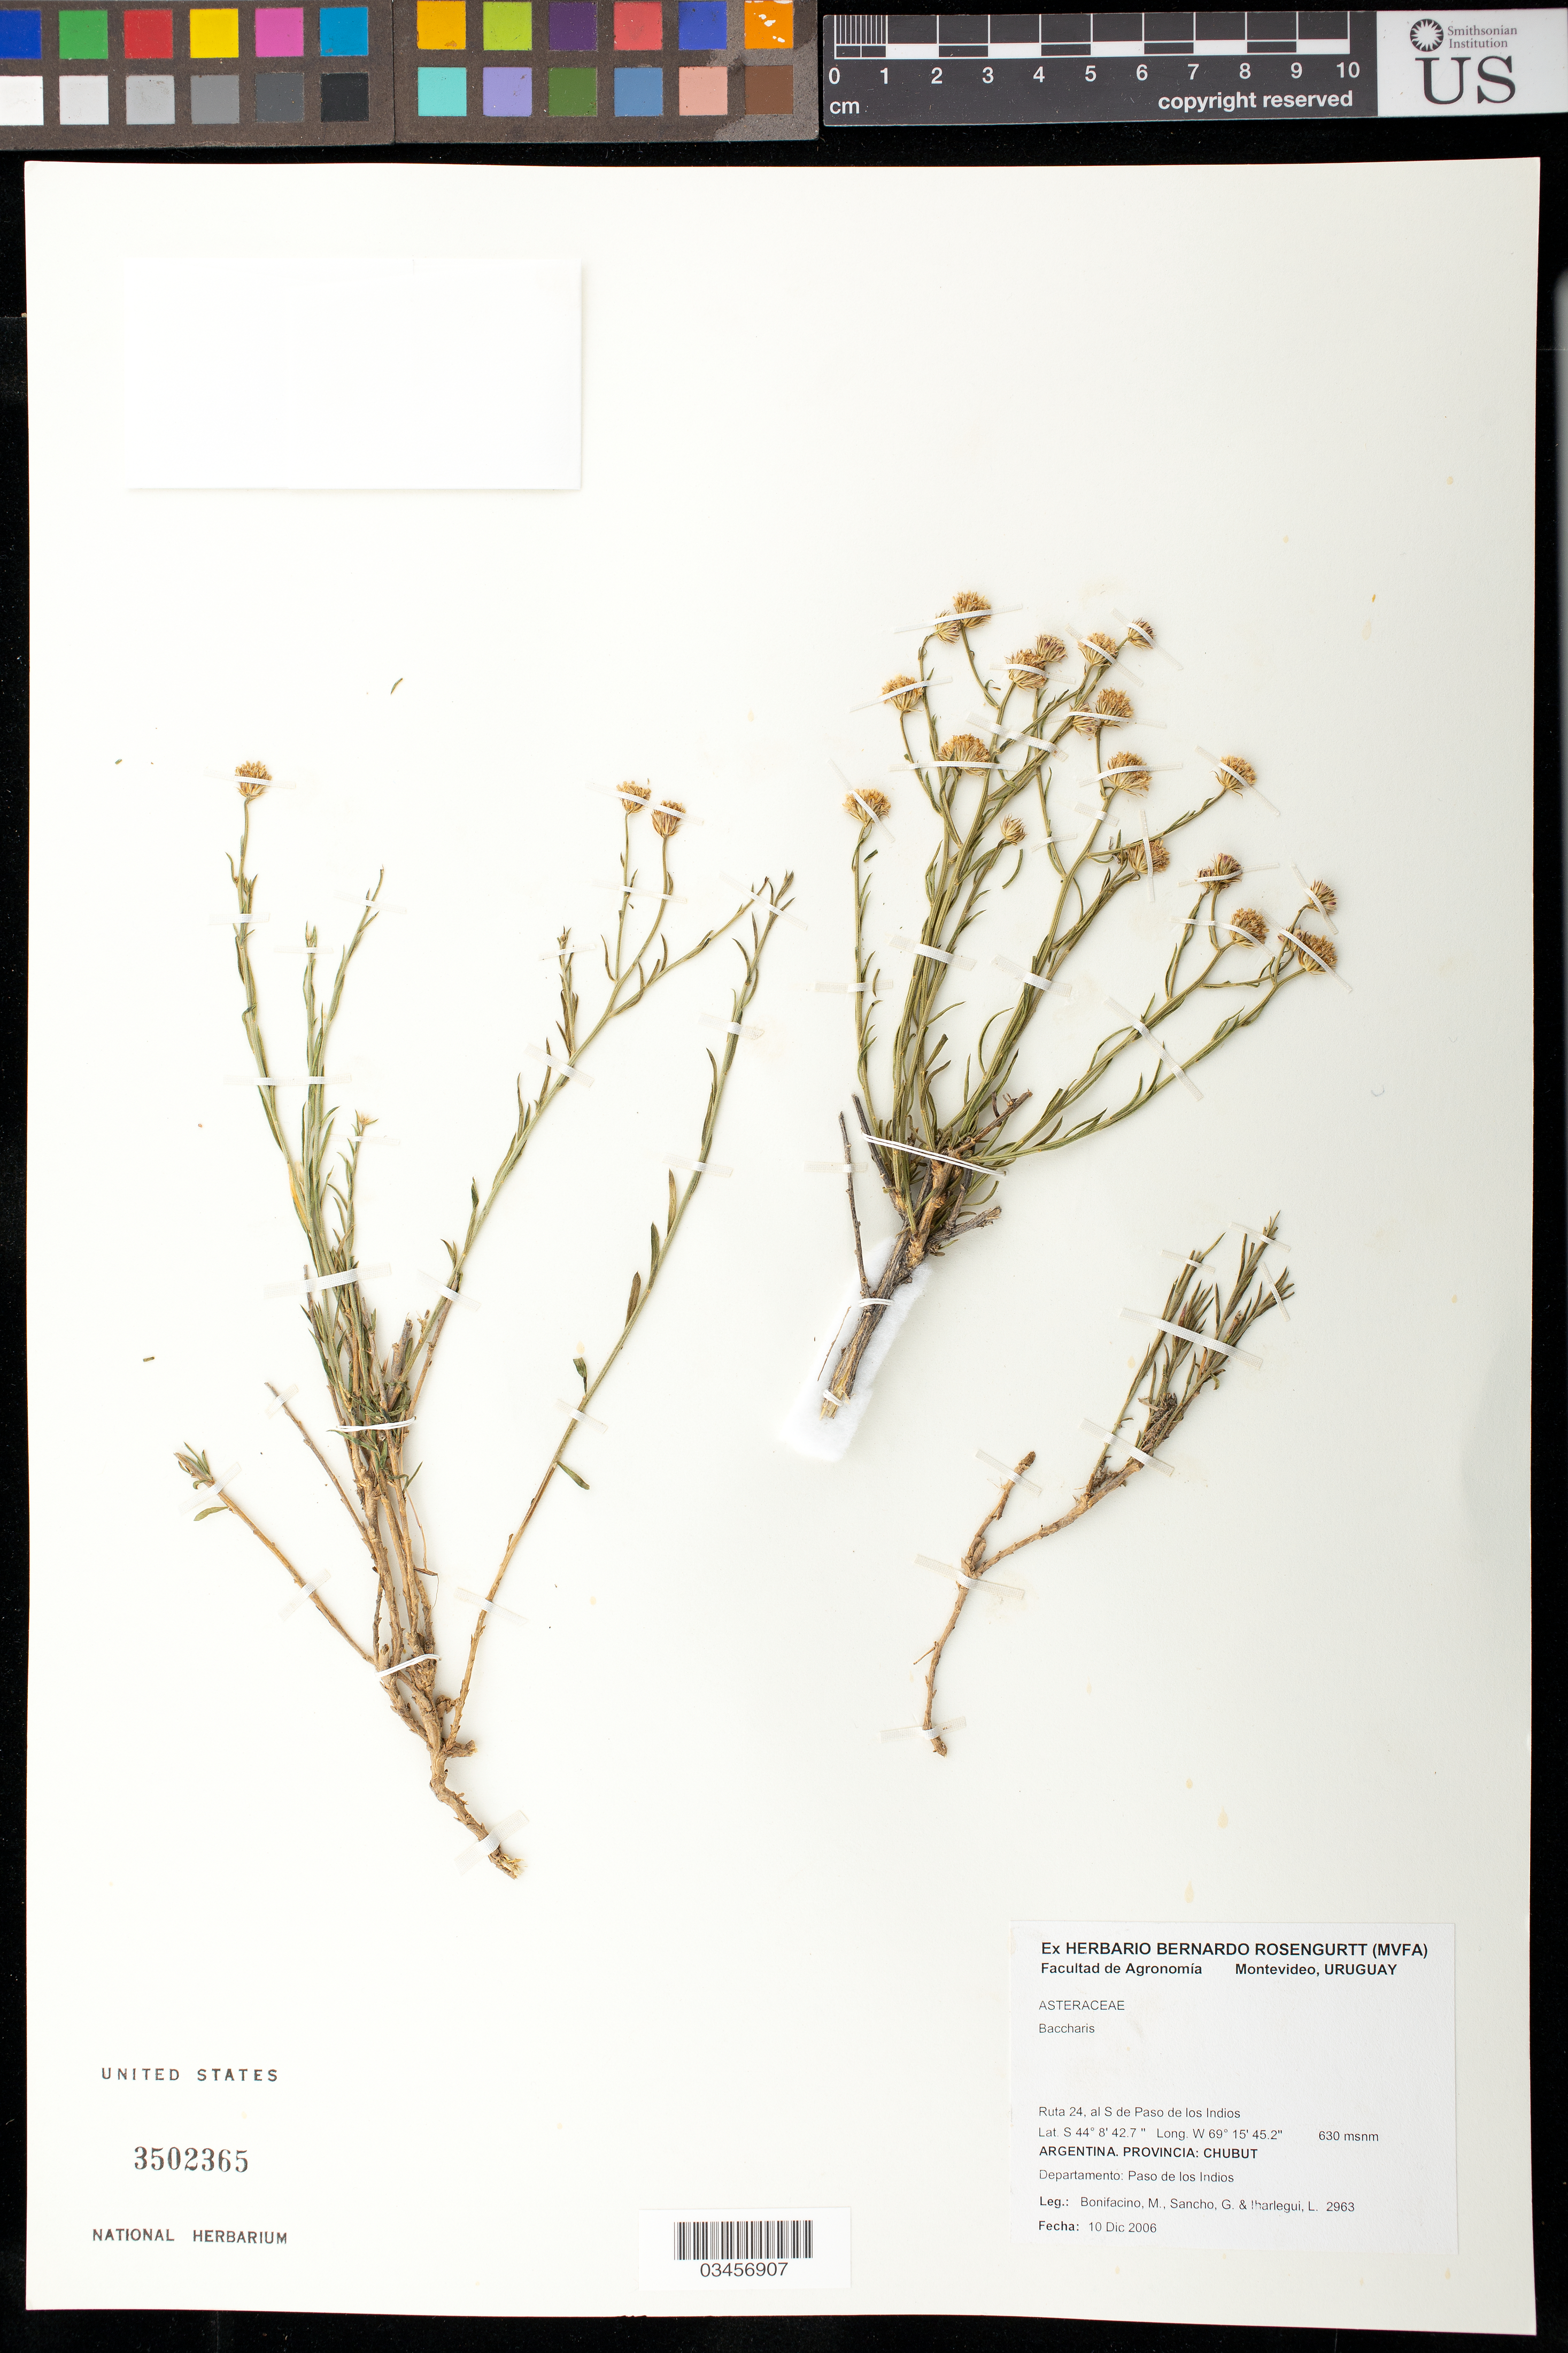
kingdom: Plantae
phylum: Tracheophyta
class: Magnoliopsida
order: Asterales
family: Asteraceae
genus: Baccharis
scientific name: Baccharis sp.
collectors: M. Bonifacino, G. Sancho & L. Iharlegui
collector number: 2963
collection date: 2006-12-10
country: Argentina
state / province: Chubut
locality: Departamento Paso de los Indios. Ruta 24, al S de Paso de los Indios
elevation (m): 630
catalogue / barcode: US 3502365